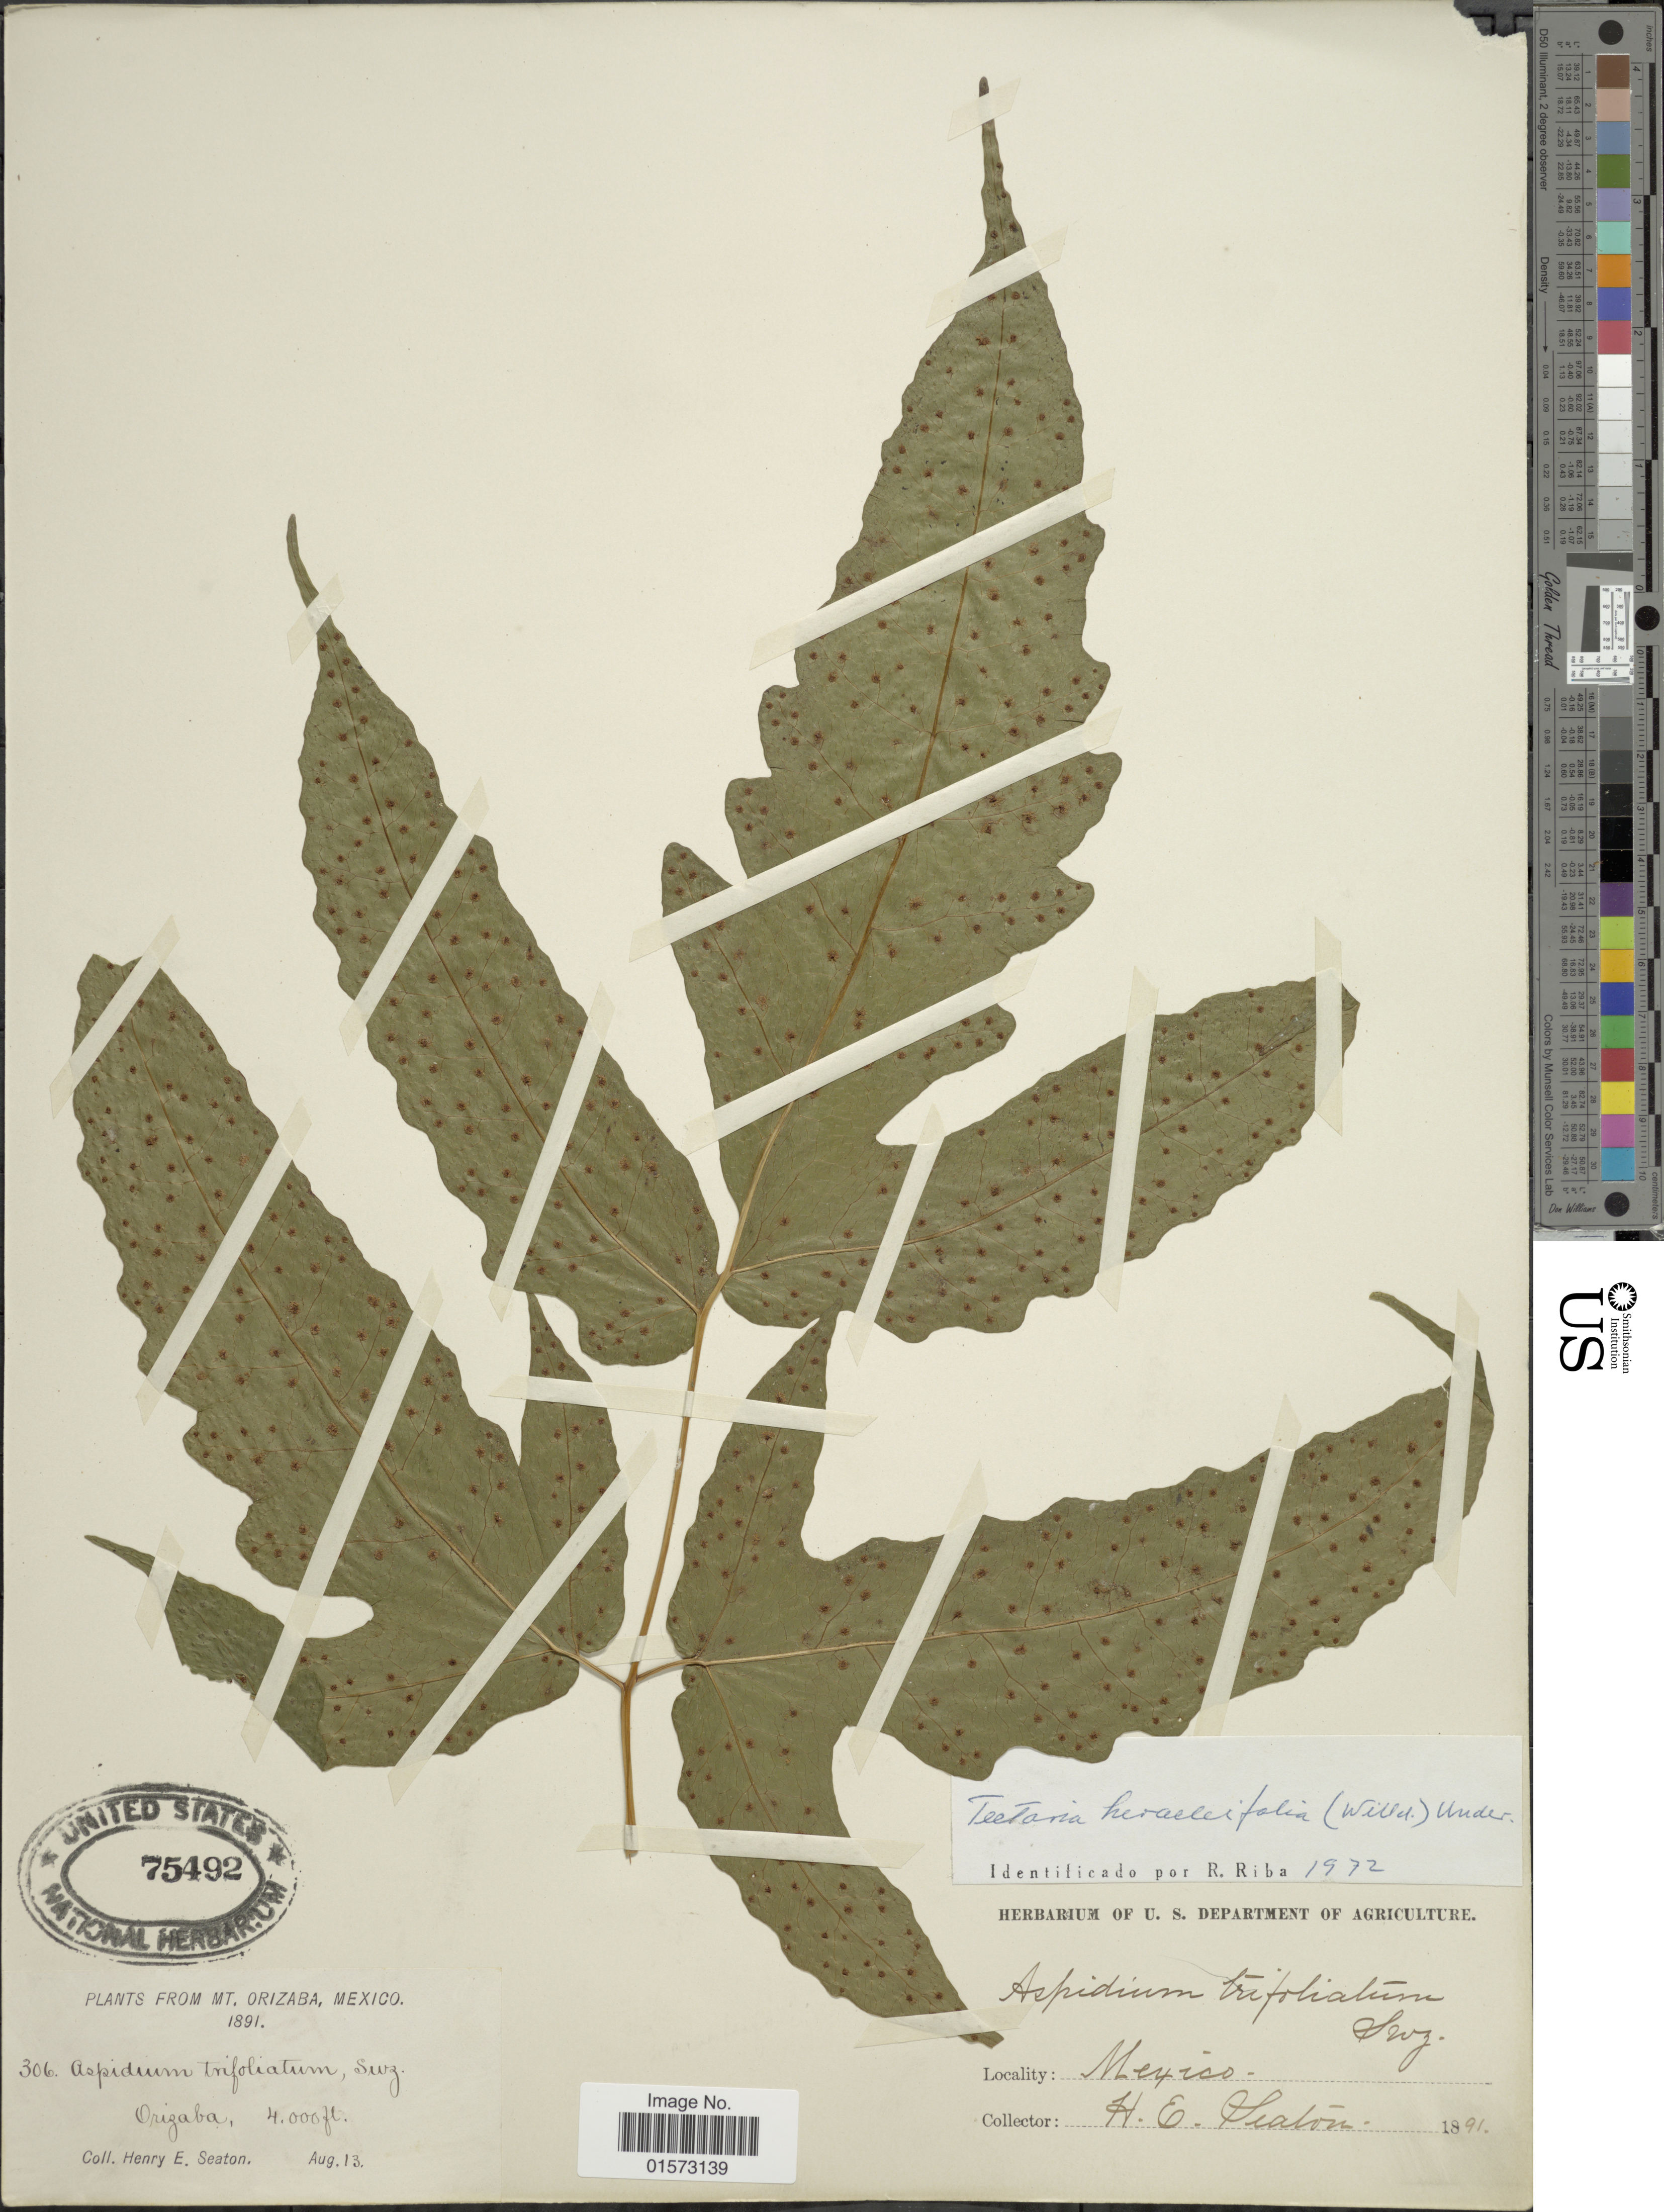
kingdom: Plantae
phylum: Tracheophyta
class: Polypodiopsida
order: Polypodiales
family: Tectariaceae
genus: Tectaria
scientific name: Tectaria heracleifolia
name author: (Willd.) Underw.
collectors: H. E. Seaton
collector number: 306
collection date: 1891-08-13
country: Mexico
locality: Mt. Orizaba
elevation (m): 1219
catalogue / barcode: US 75492